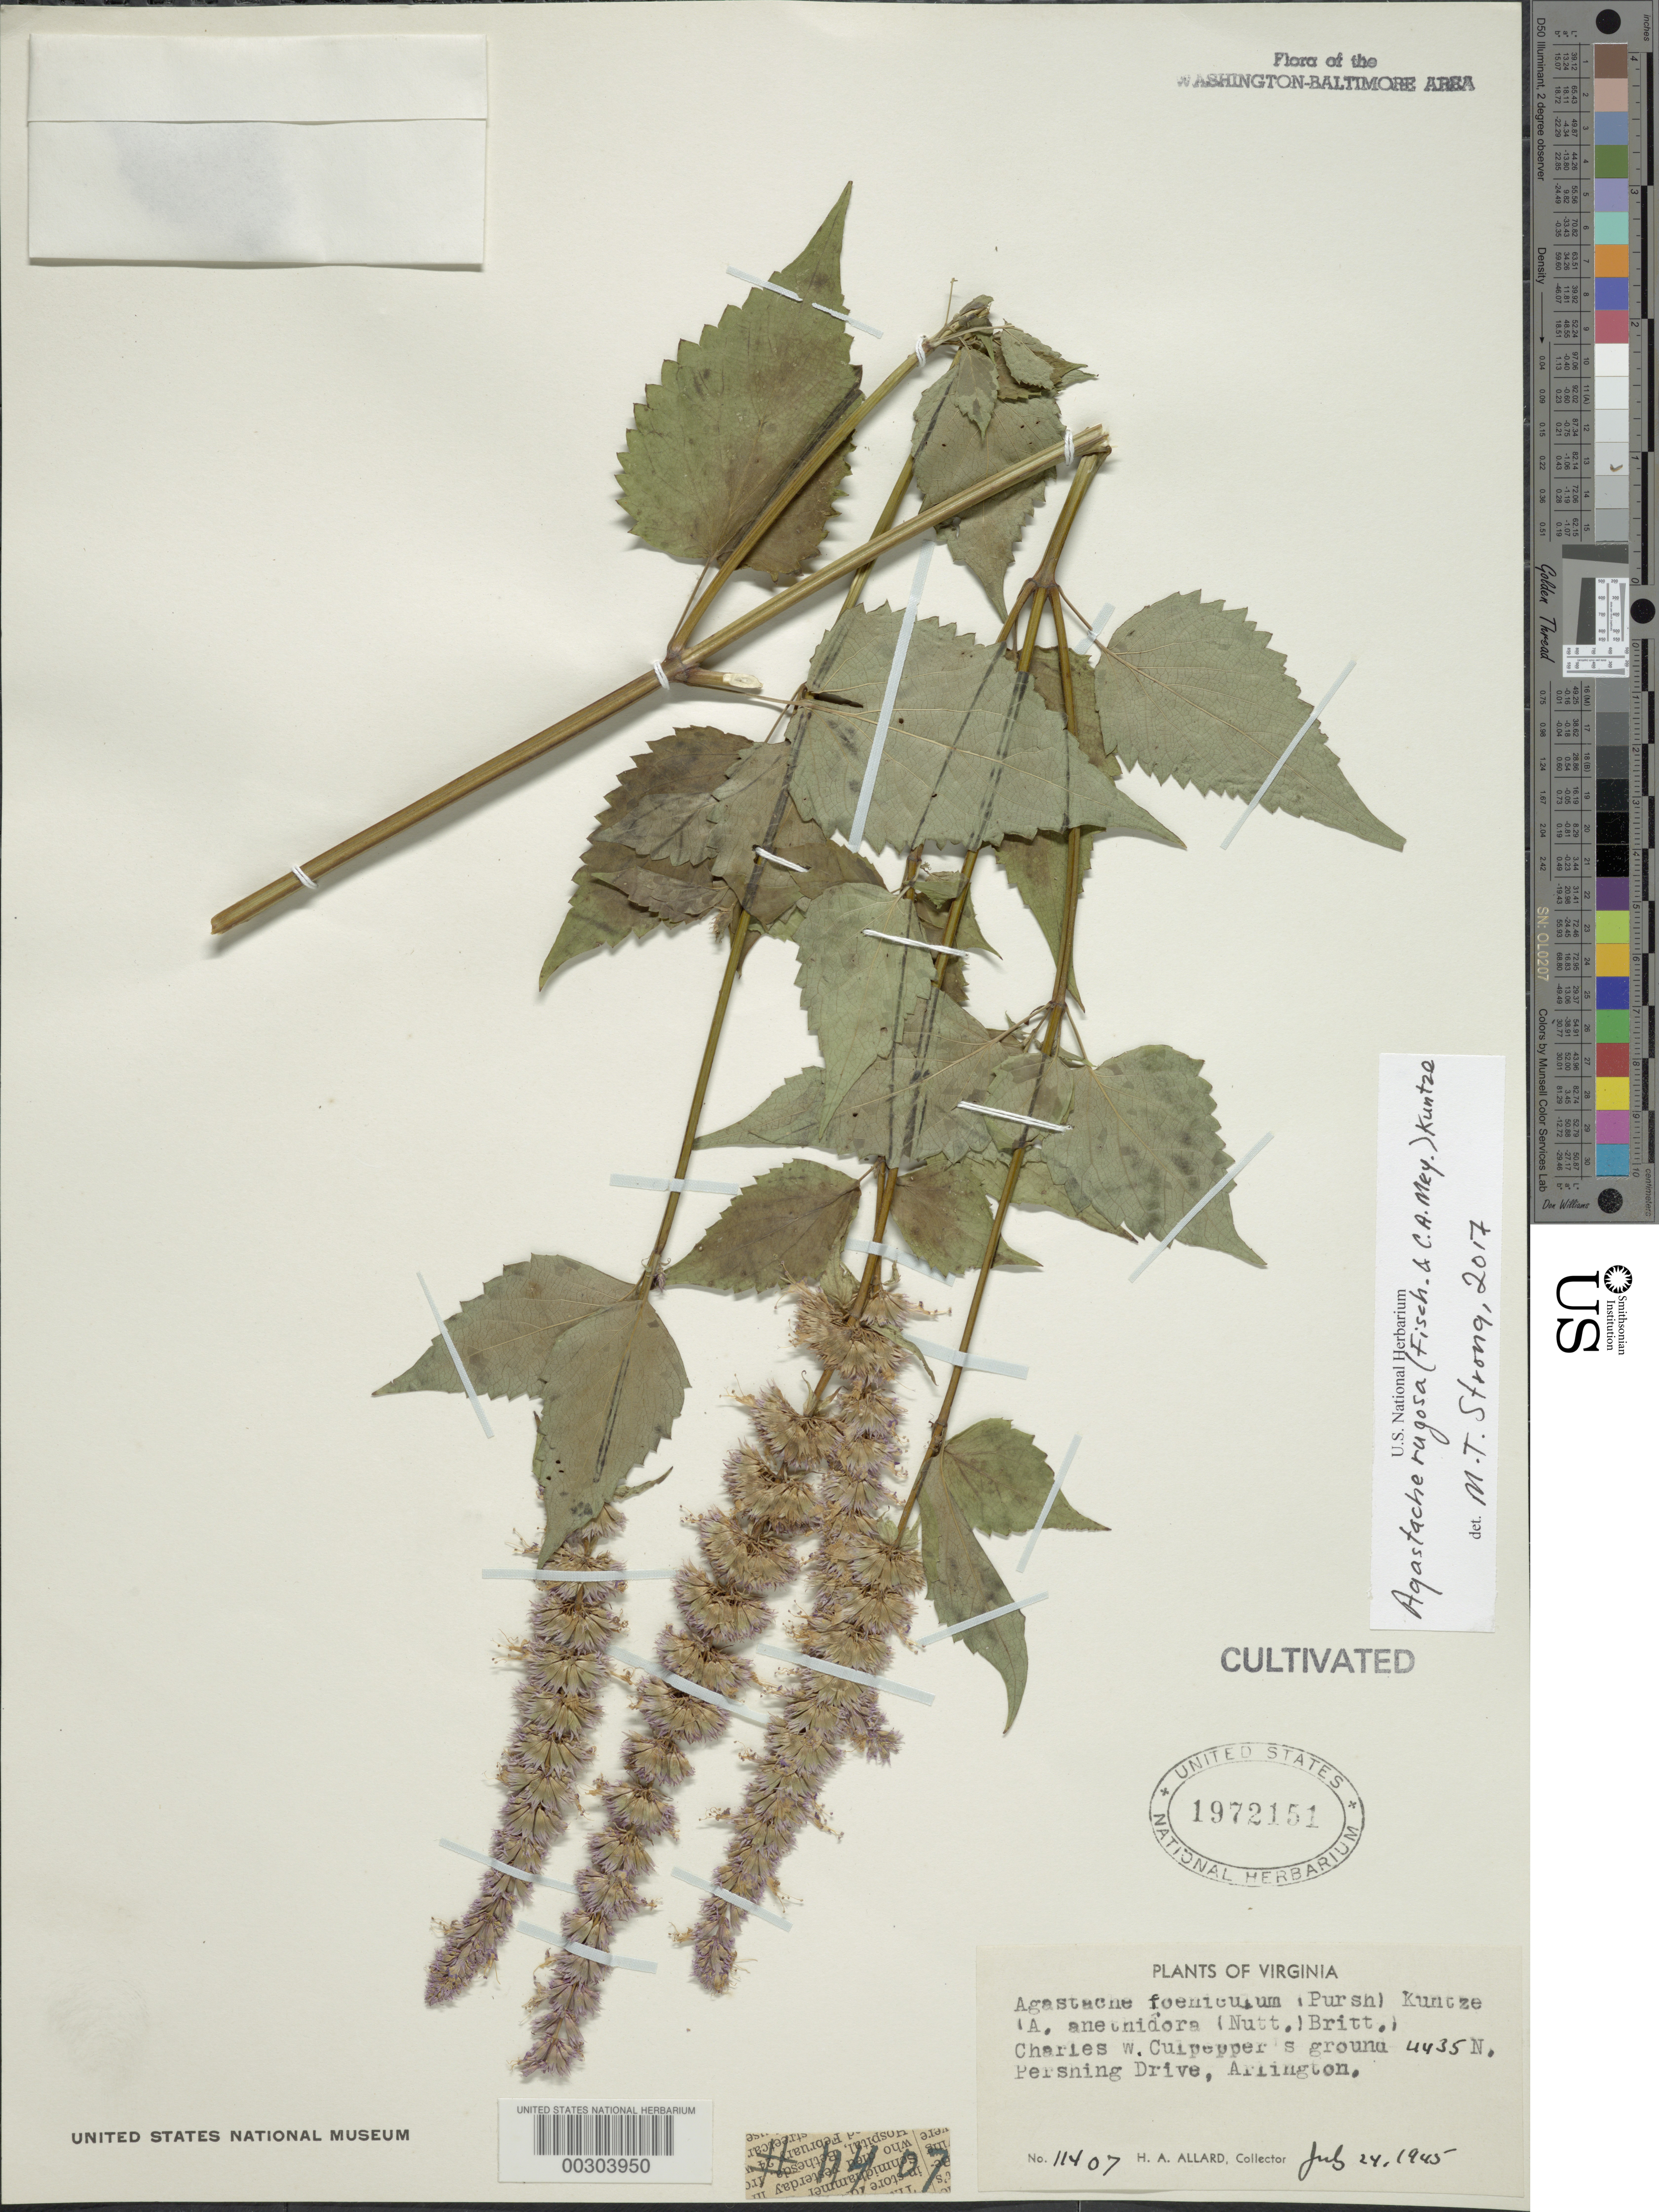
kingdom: Plantae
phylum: Tracheophyta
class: Magnoliopsida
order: Lamiales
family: Lamiaceae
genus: Agastache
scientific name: Agastache rugosa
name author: (Fisch. & C.A. Mey.) Kuntze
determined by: Strong, M. T., (US), Smithsonian Institution - National Museum of Natural History (UNITED STATES)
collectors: H. A. Allard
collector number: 11407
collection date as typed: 24 Jul 1945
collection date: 1945-07-24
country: United States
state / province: Virginia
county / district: Arlington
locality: Arlington, 4435 Pershing Dr, C.W. Culpepper's grounds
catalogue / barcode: US 1972151